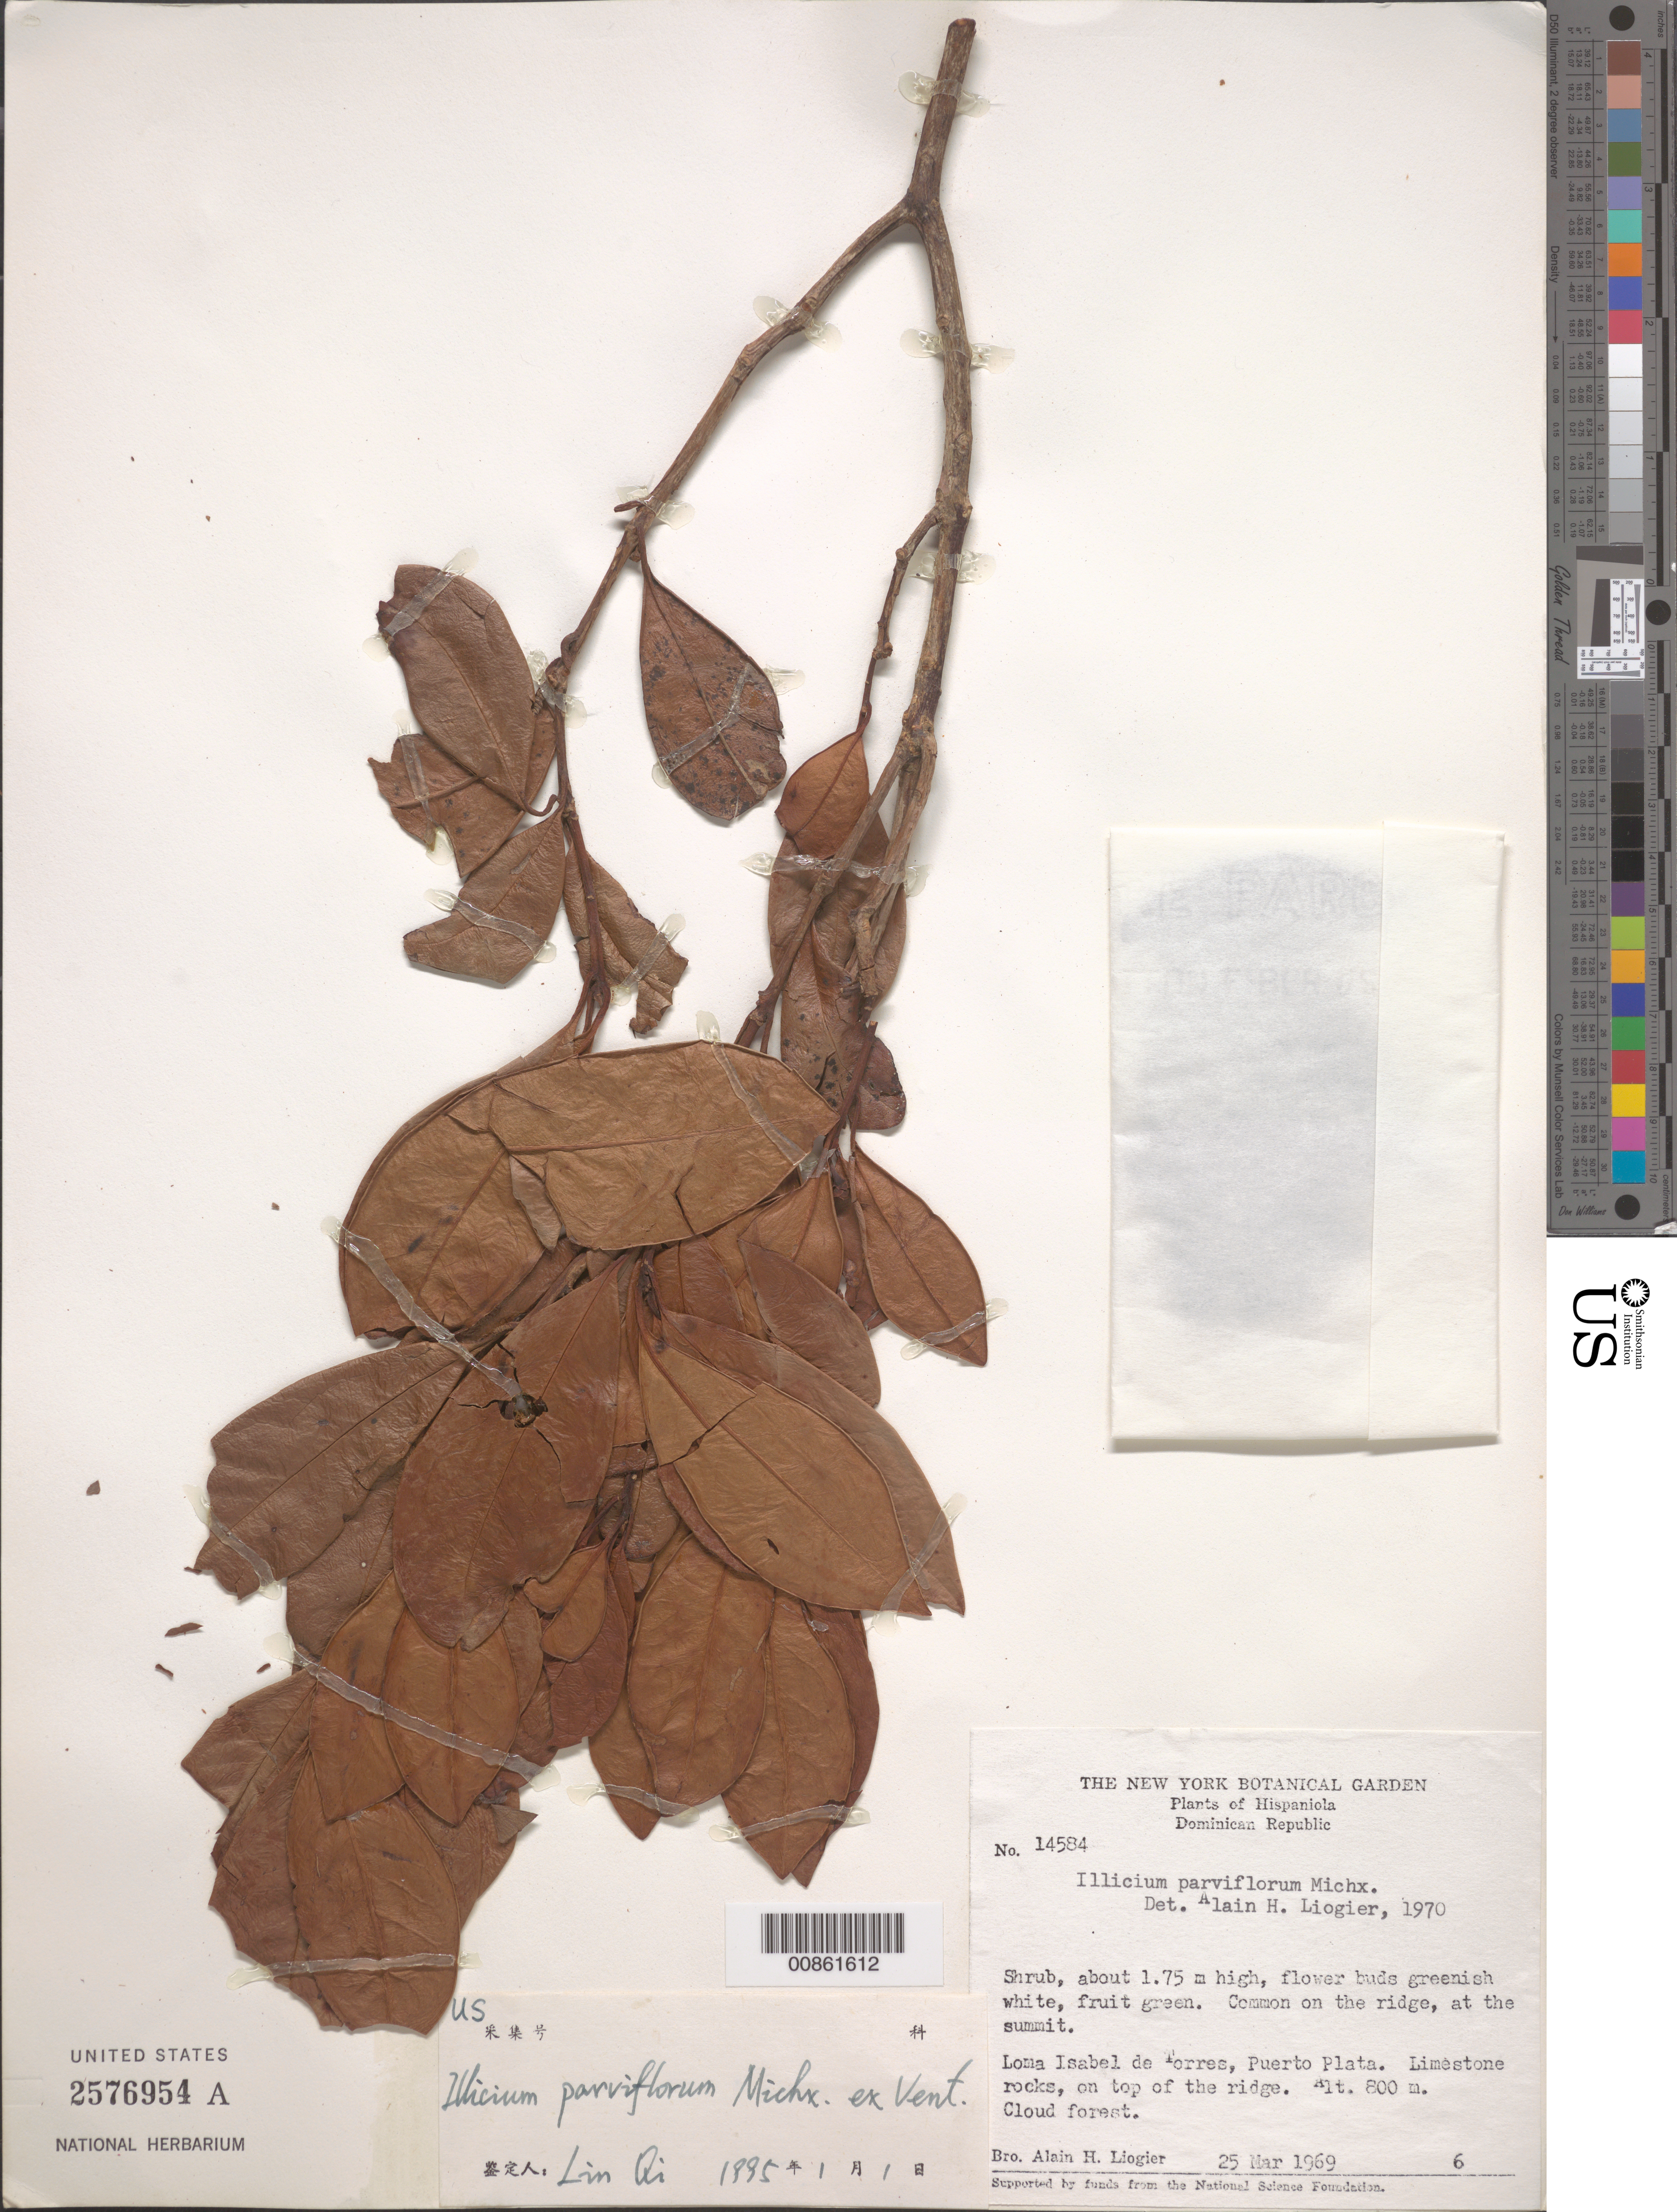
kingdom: Plantae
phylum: Tracheophyta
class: Magnoliopsida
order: Austrobaileyales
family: Schisandraceae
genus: Illicium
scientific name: Illicium parviflorum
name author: Michx. ex Vent.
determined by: Ai, L.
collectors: A. H. Liogier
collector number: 14584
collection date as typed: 25 Mar 1969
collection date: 1969-03-25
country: Dominican Republic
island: Hispaniola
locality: Loma Isabel de Torres , Puerto Plata.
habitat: Limestone rocks, on top of the ridge. Cloud forest.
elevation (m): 800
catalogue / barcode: US 2576954A